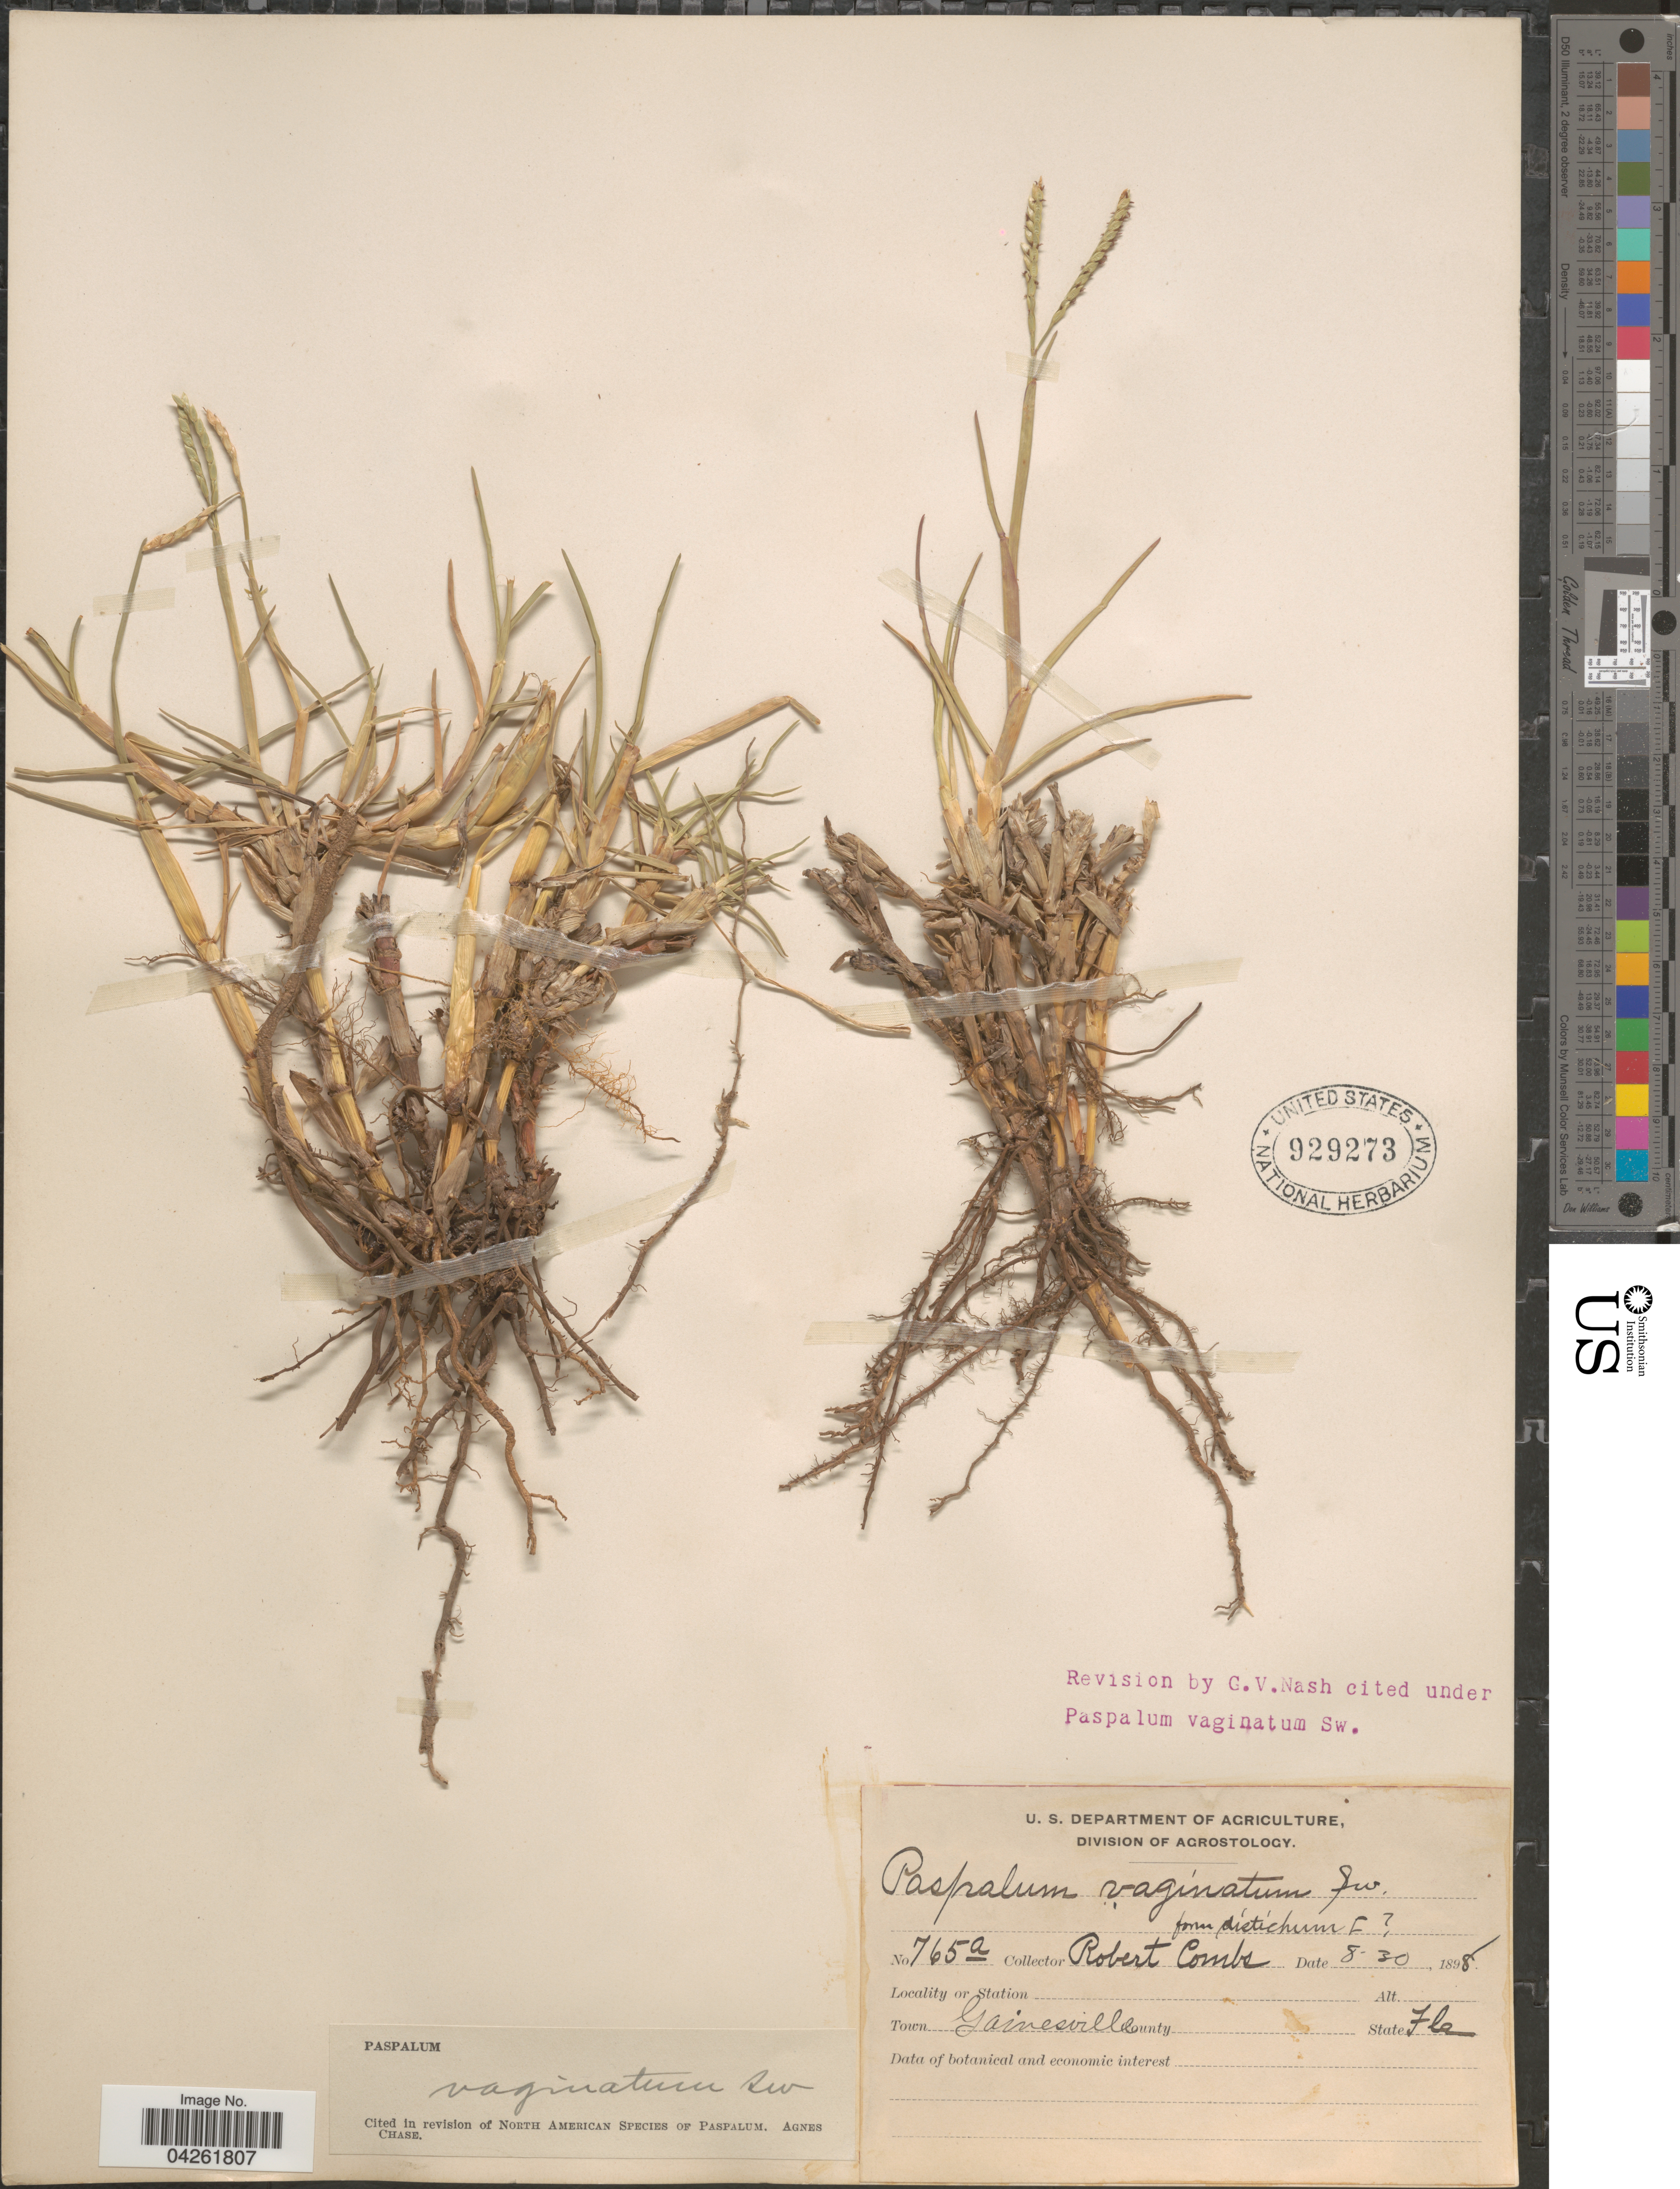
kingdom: Plantae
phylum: Tracheophyta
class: Liliopsida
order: Poales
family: Poaceae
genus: Paspalum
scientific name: Paspalum distichum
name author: L.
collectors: R. Combs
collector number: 765a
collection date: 1898-08-30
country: United States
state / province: Florida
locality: Town Gainesville.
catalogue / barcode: US 929273